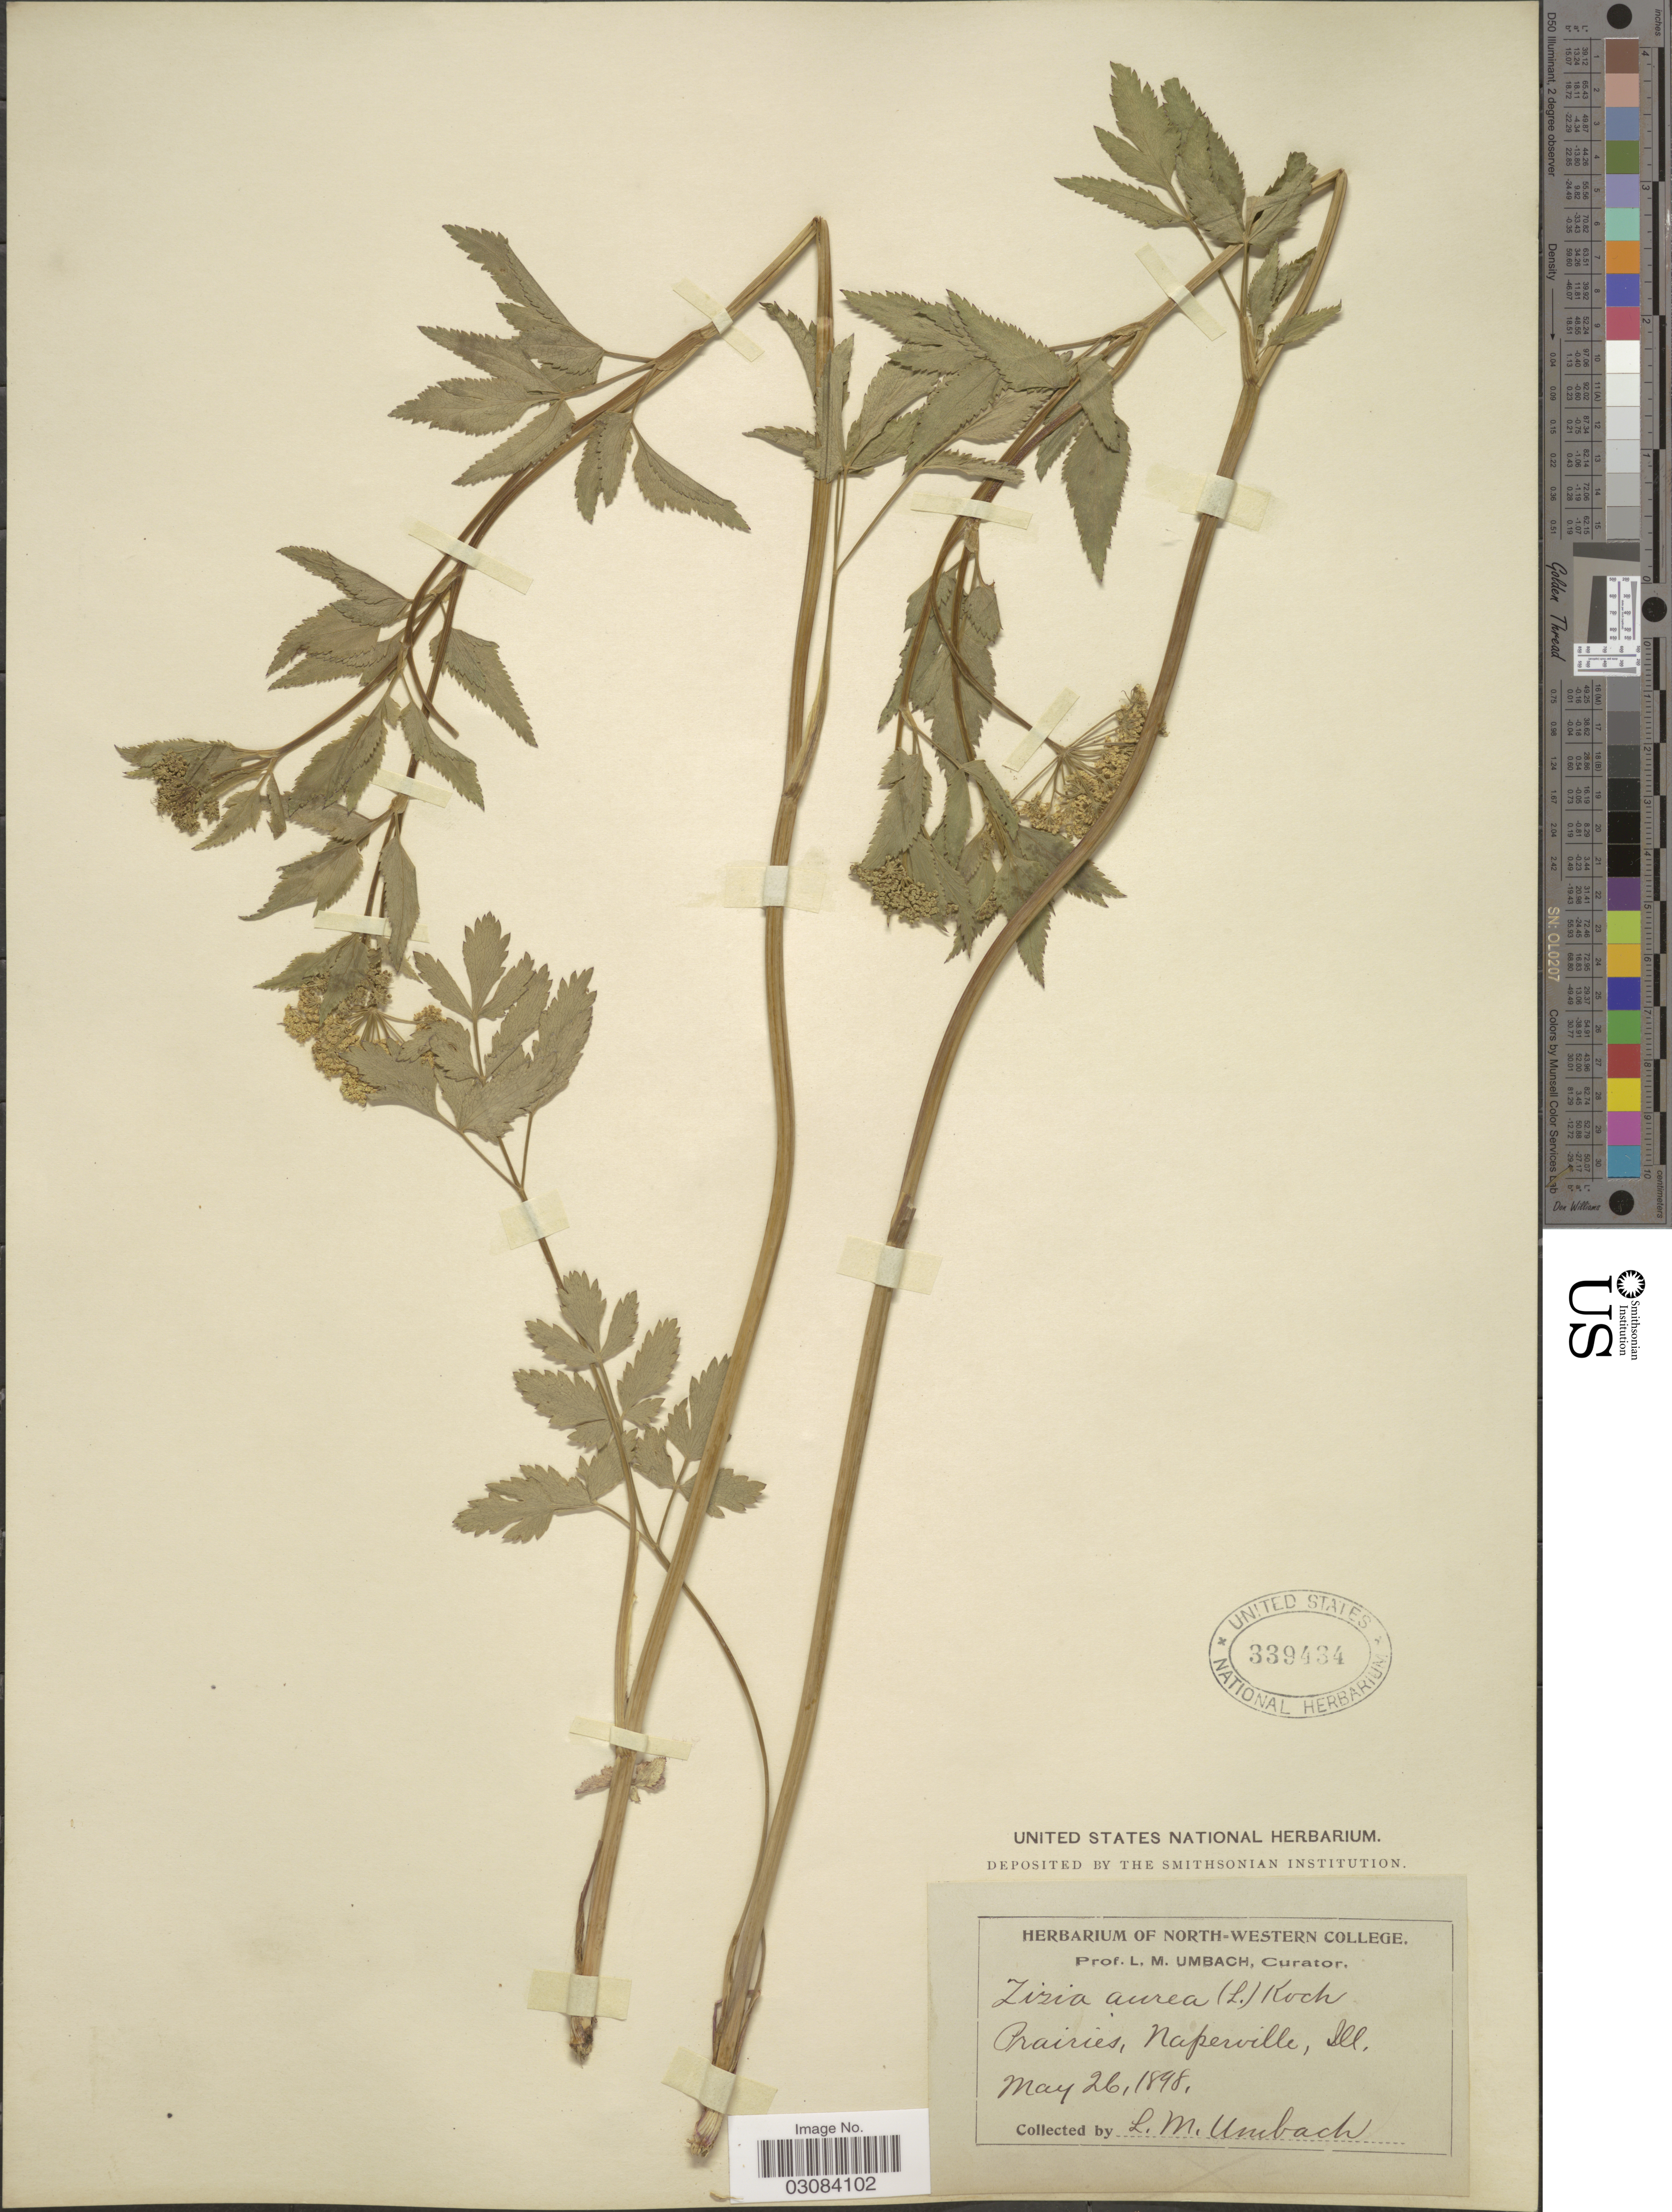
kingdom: Plantae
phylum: Tracheophyta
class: Magnoliopsida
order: Apiales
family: Apiaceae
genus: Zizia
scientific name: Zizia aurea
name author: (L.) Koch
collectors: L. M. Umbach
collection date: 1898-05-26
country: United States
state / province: Illinois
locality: Prairies, Naperville.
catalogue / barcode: US 339434